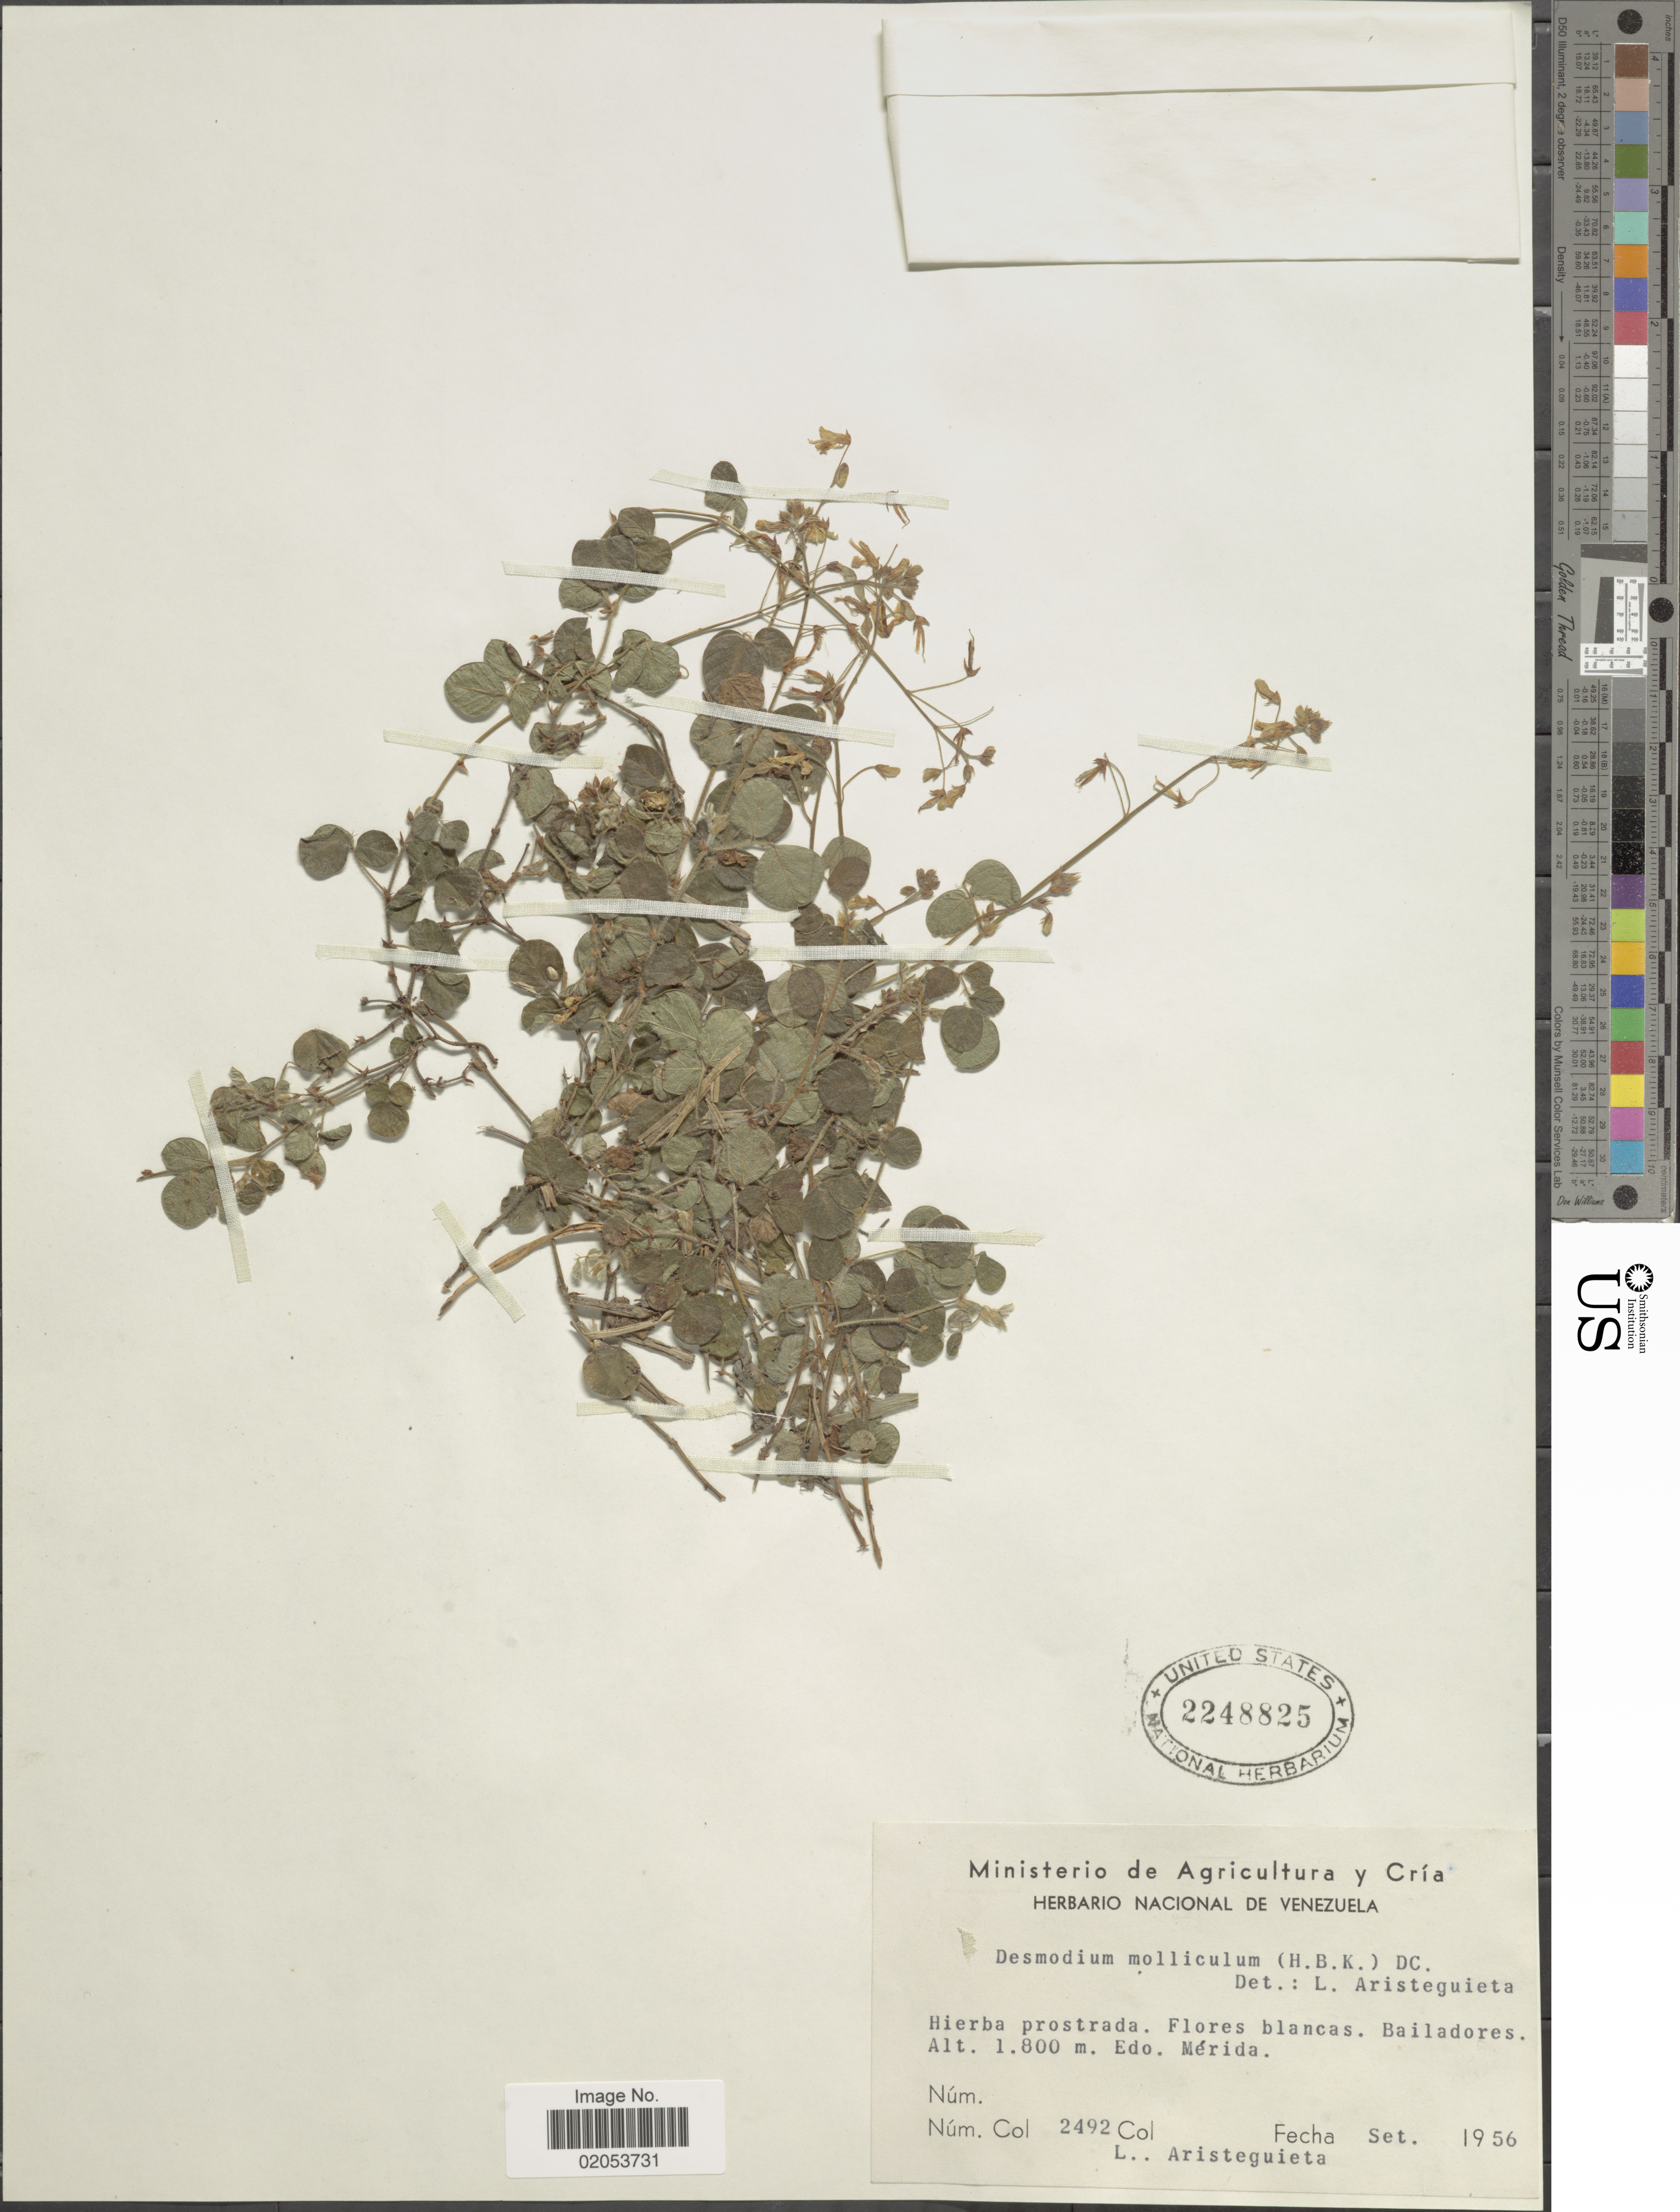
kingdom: Plantae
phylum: Tracheophyta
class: Magnoliopsida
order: Fabales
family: Fabaceae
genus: Desmodium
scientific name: Desmodium molliculum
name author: (Kunth) DC.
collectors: L. Aristeguieta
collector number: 2492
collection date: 1956-09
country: Venezuela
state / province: Mérida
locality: Bailadores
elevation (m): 1800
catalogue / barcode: US 2248825